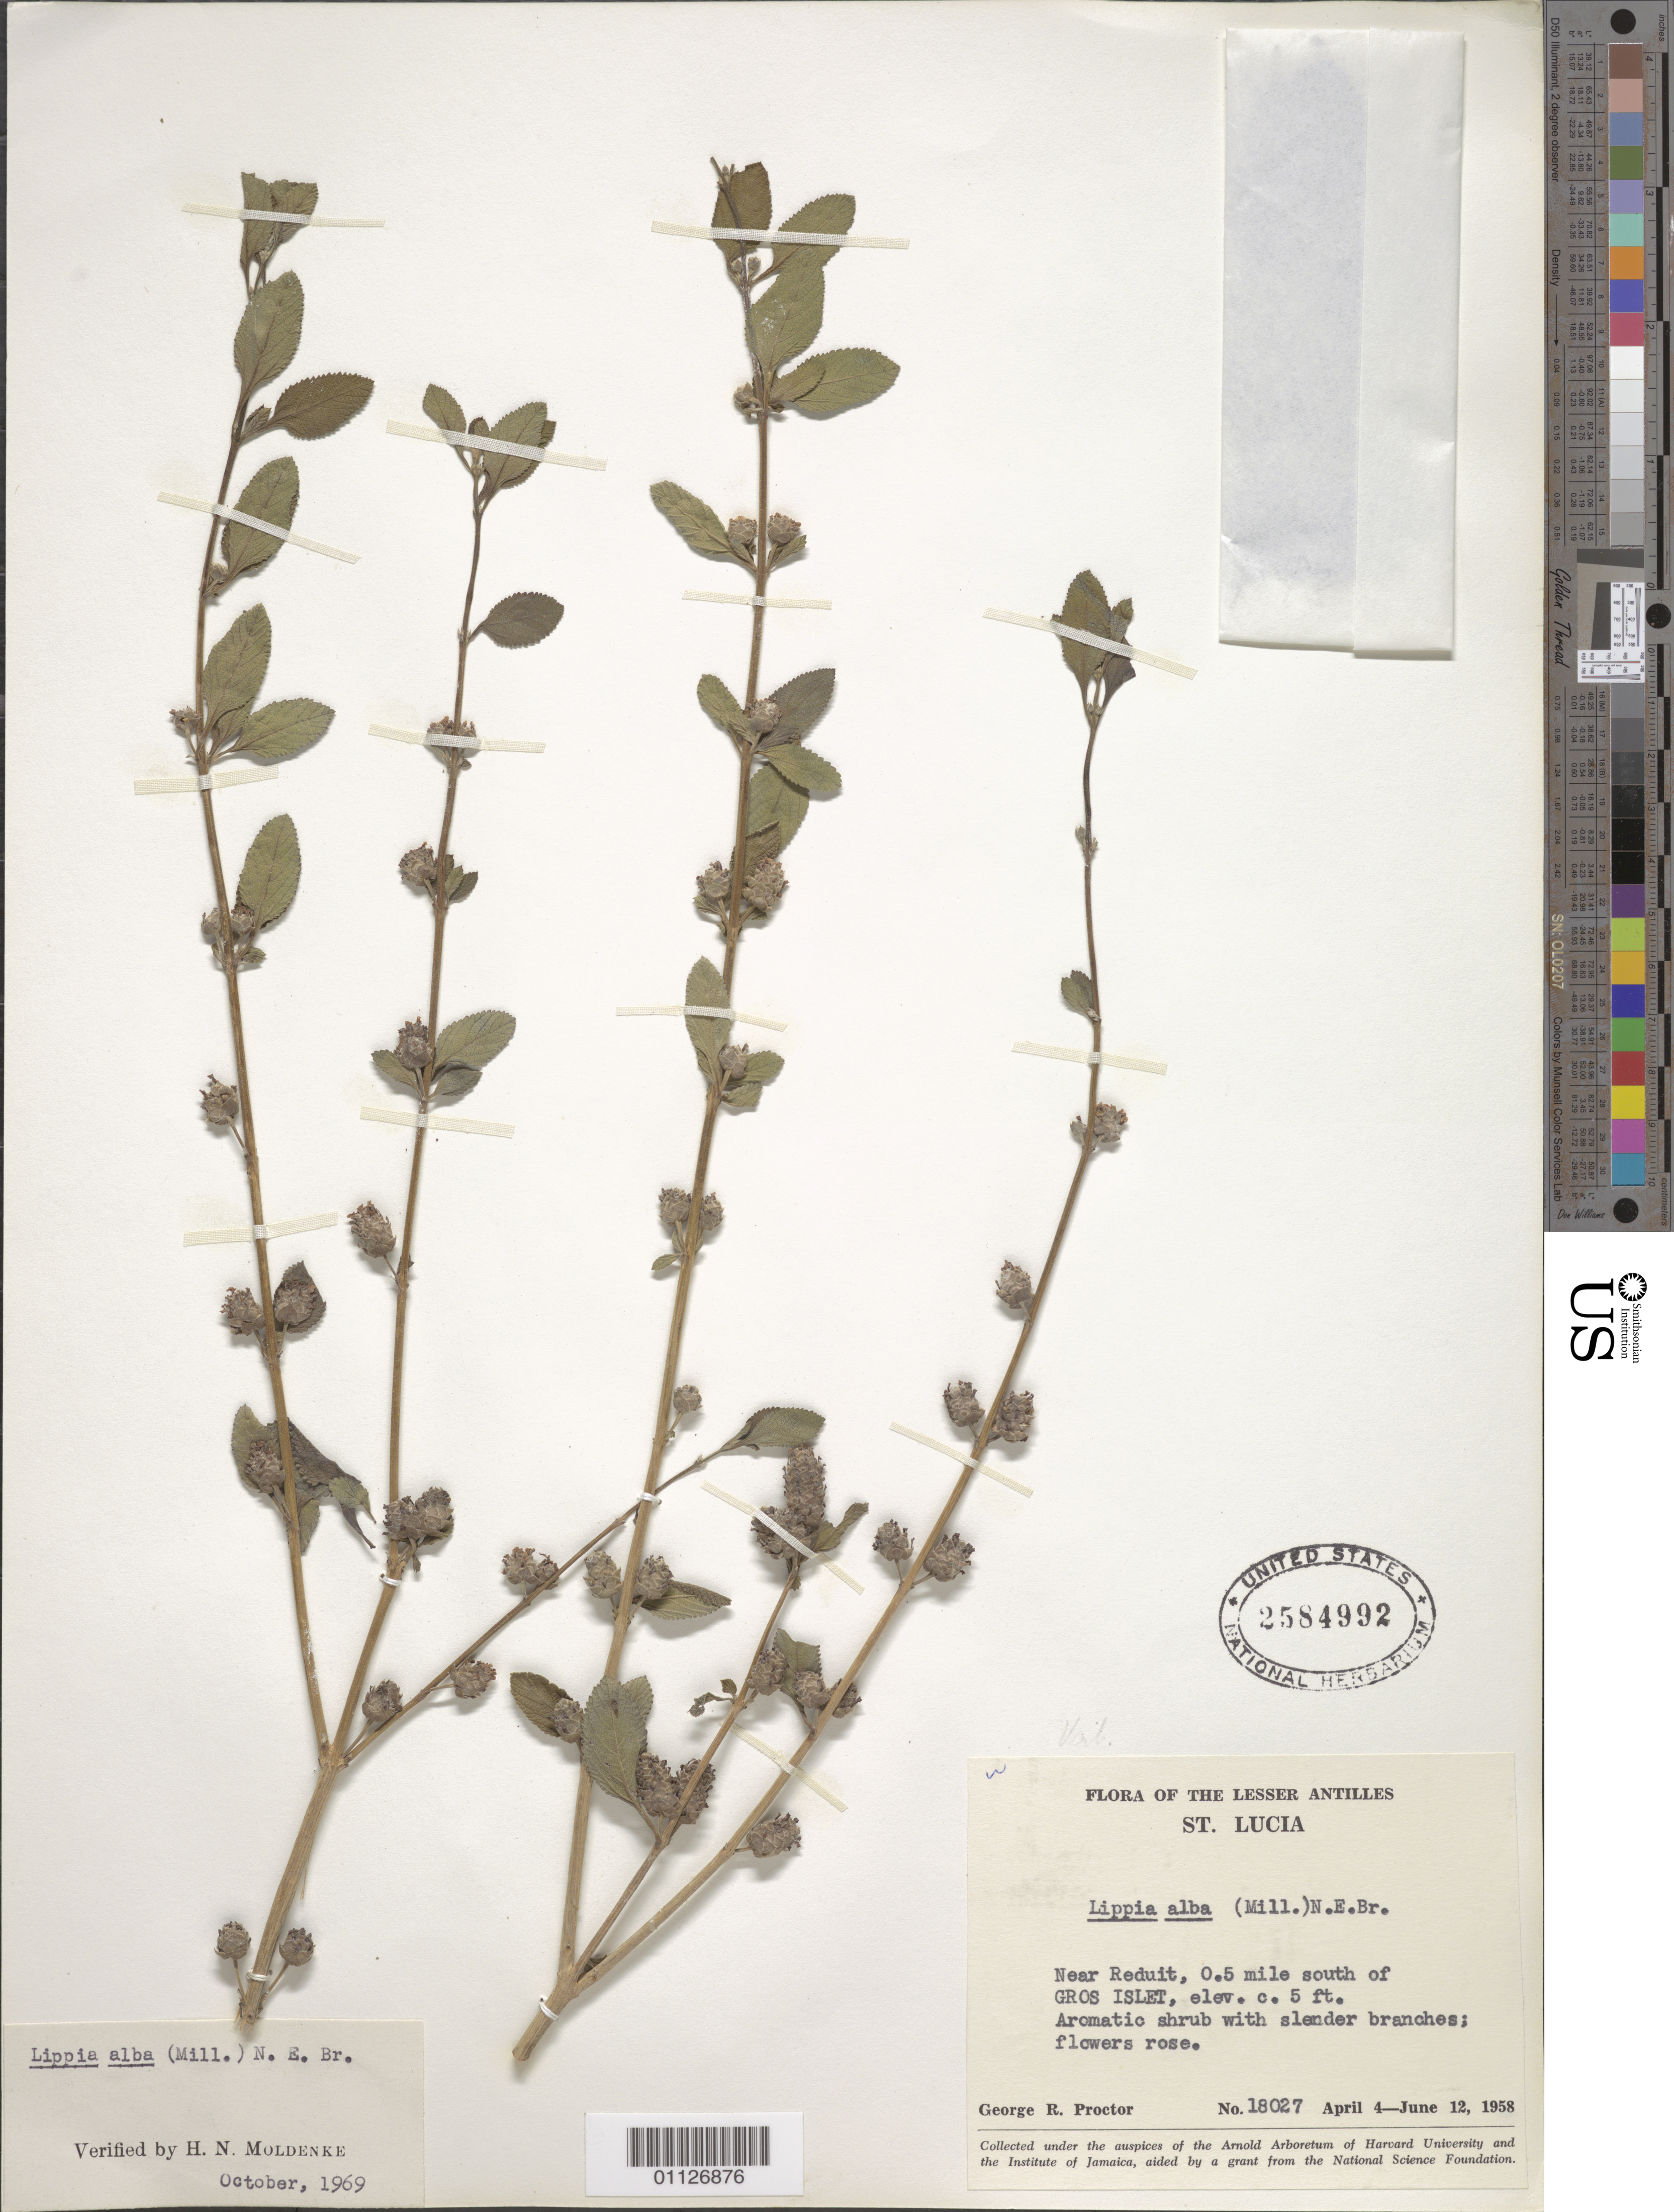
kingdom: Plantae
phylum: Tracheophyta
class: Magnoliopsida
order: Lamiales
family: Verbenaceae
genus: Lippia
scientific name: Lippia alba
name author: (Mill.) N.E. Br. ex Britton & P. Wilson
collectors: G. R. Proctor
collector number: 18027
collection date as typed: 04 Apr 1958 to 12 Jun 1958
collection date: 1958-04-04/1958-06-12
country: St. Lucia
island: St. Lucia I.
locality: Near Reduit, 0.5 mi S of Gros Islet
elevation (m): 2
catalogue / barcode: US 2584992